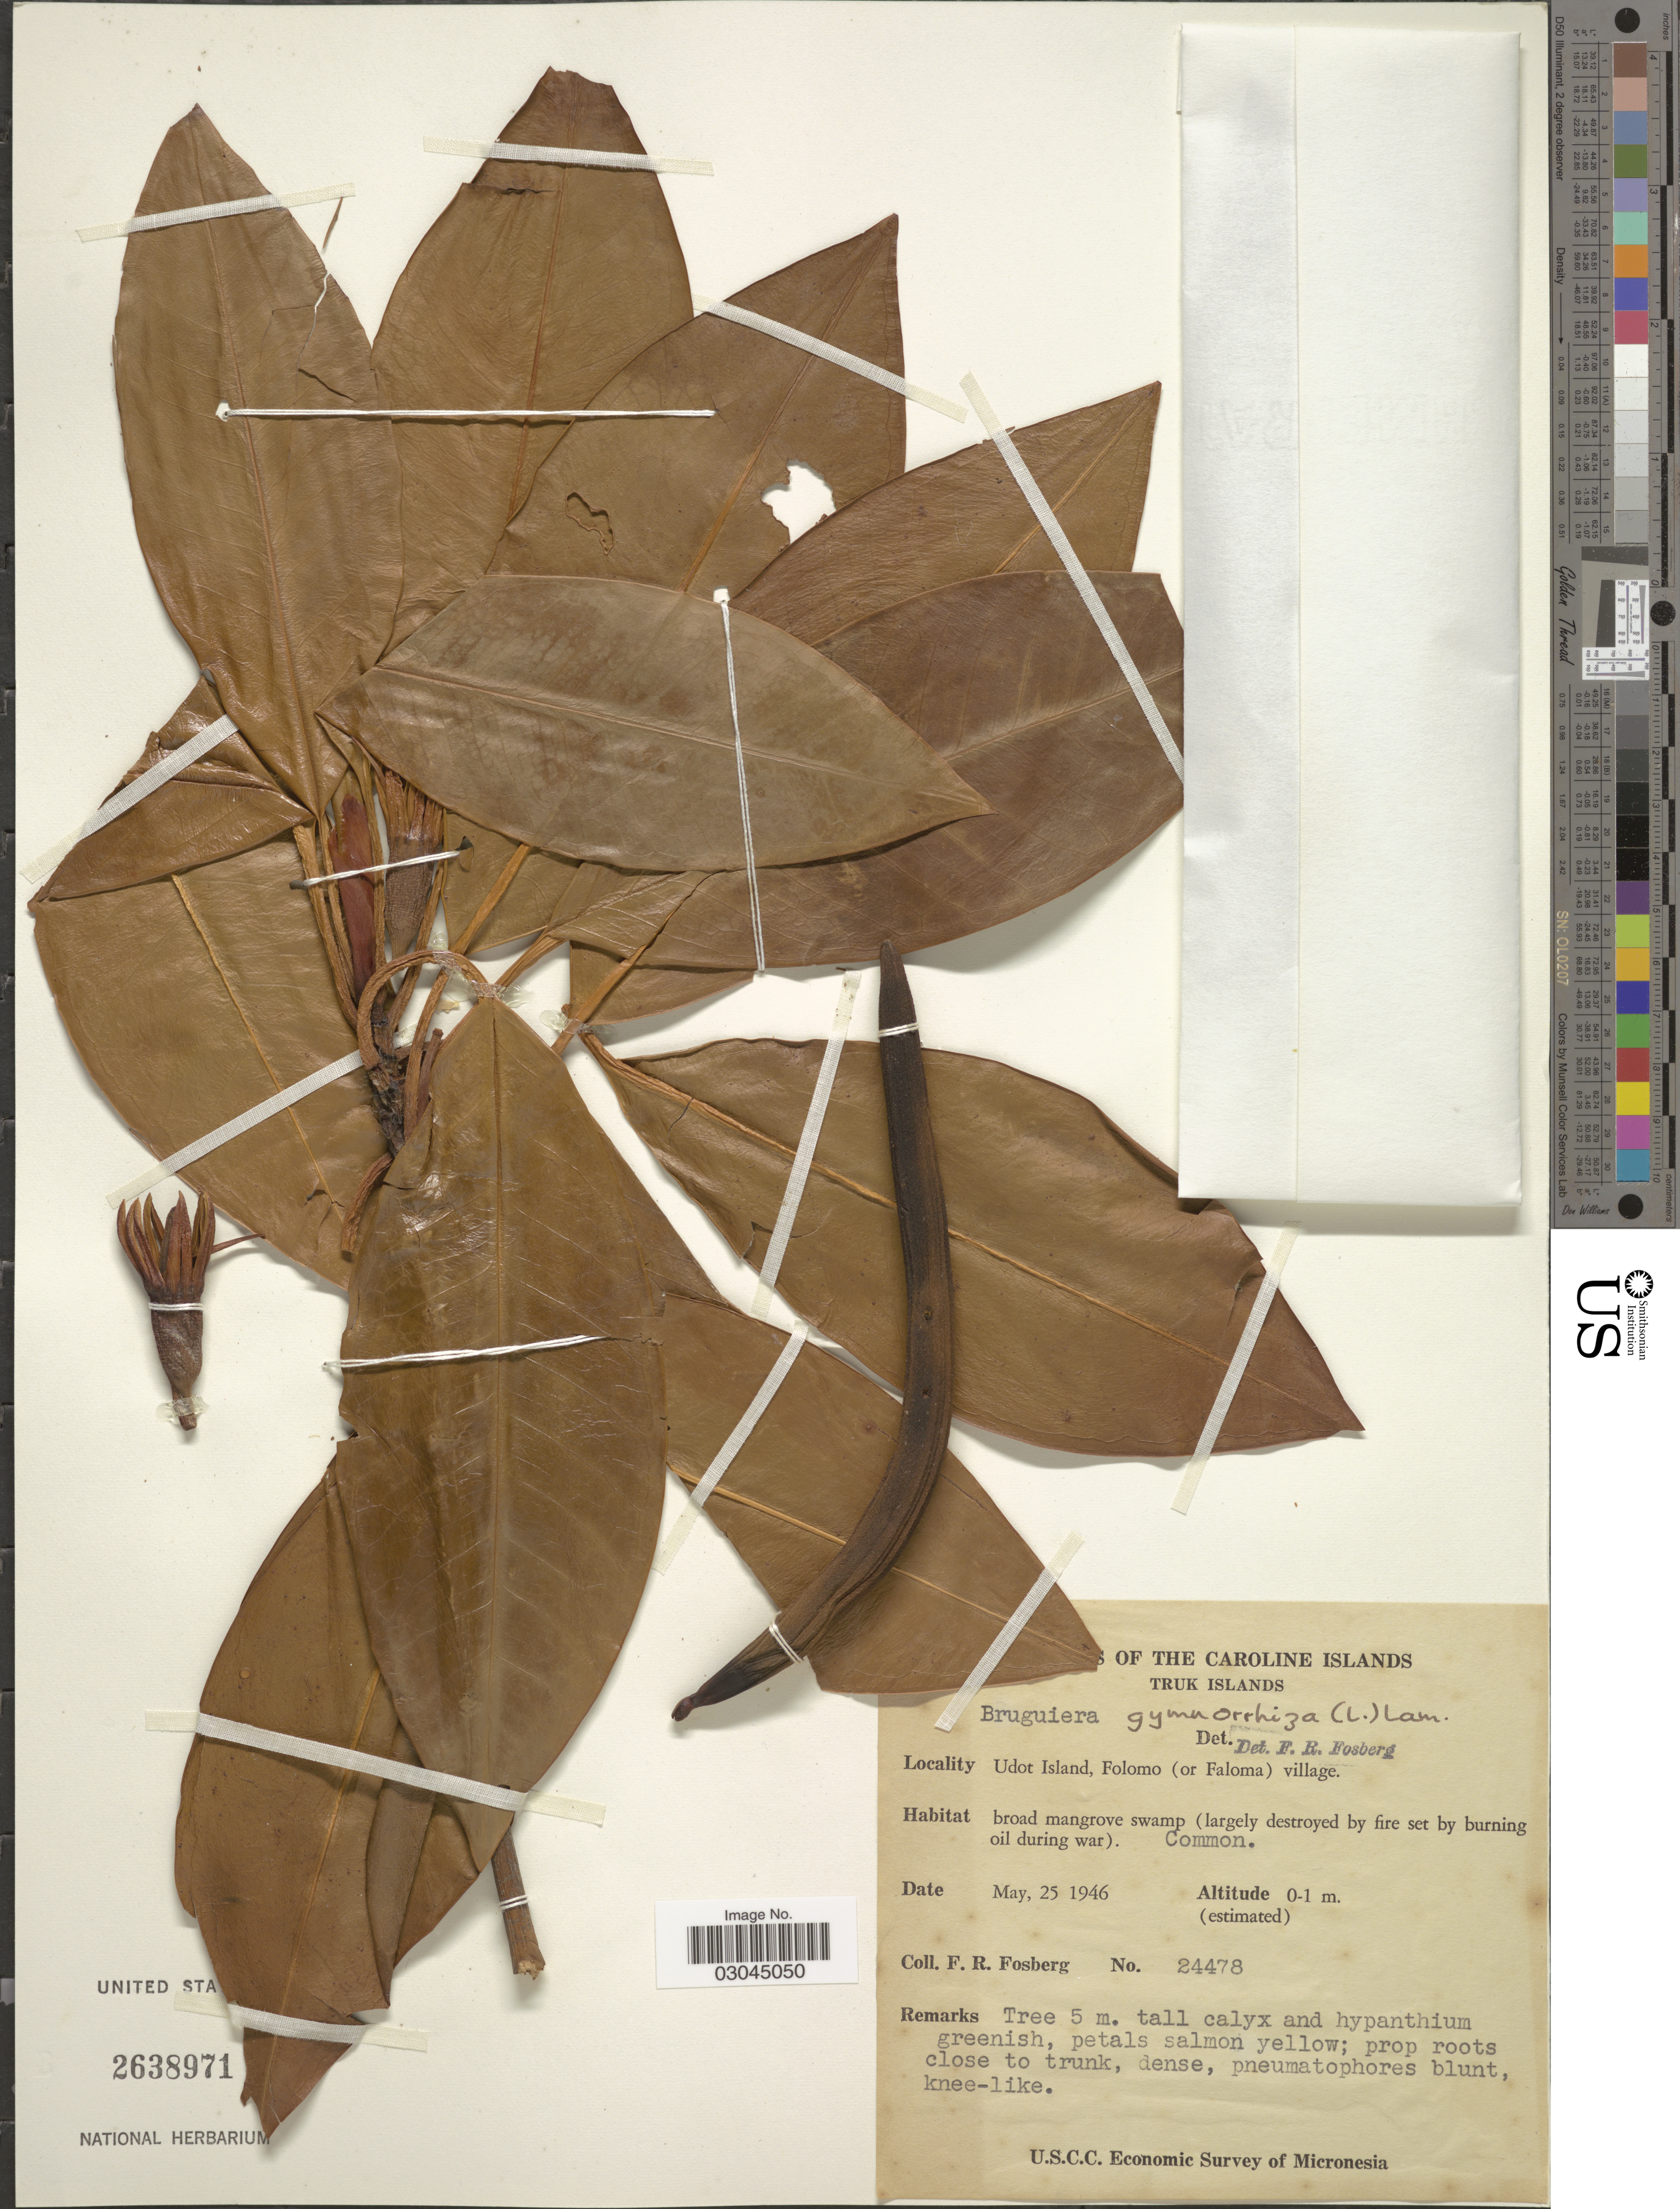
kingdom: Plantae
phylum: Tracheophyta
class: Magnoliopsida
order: Malpighiales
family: Rhizophoraceae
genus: Bruguiera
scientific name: Bruguiera gymnorhiza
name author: (L.) Savigny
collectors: F. R. Fosberg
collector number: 24478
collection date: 1946-05-25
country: Micronesia, Federated States of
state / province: Truk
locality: The Caroline Islands, Truk Islands, Udot Island, Folomo (or Faloma) village.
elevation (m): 0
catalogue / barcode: US 2638971